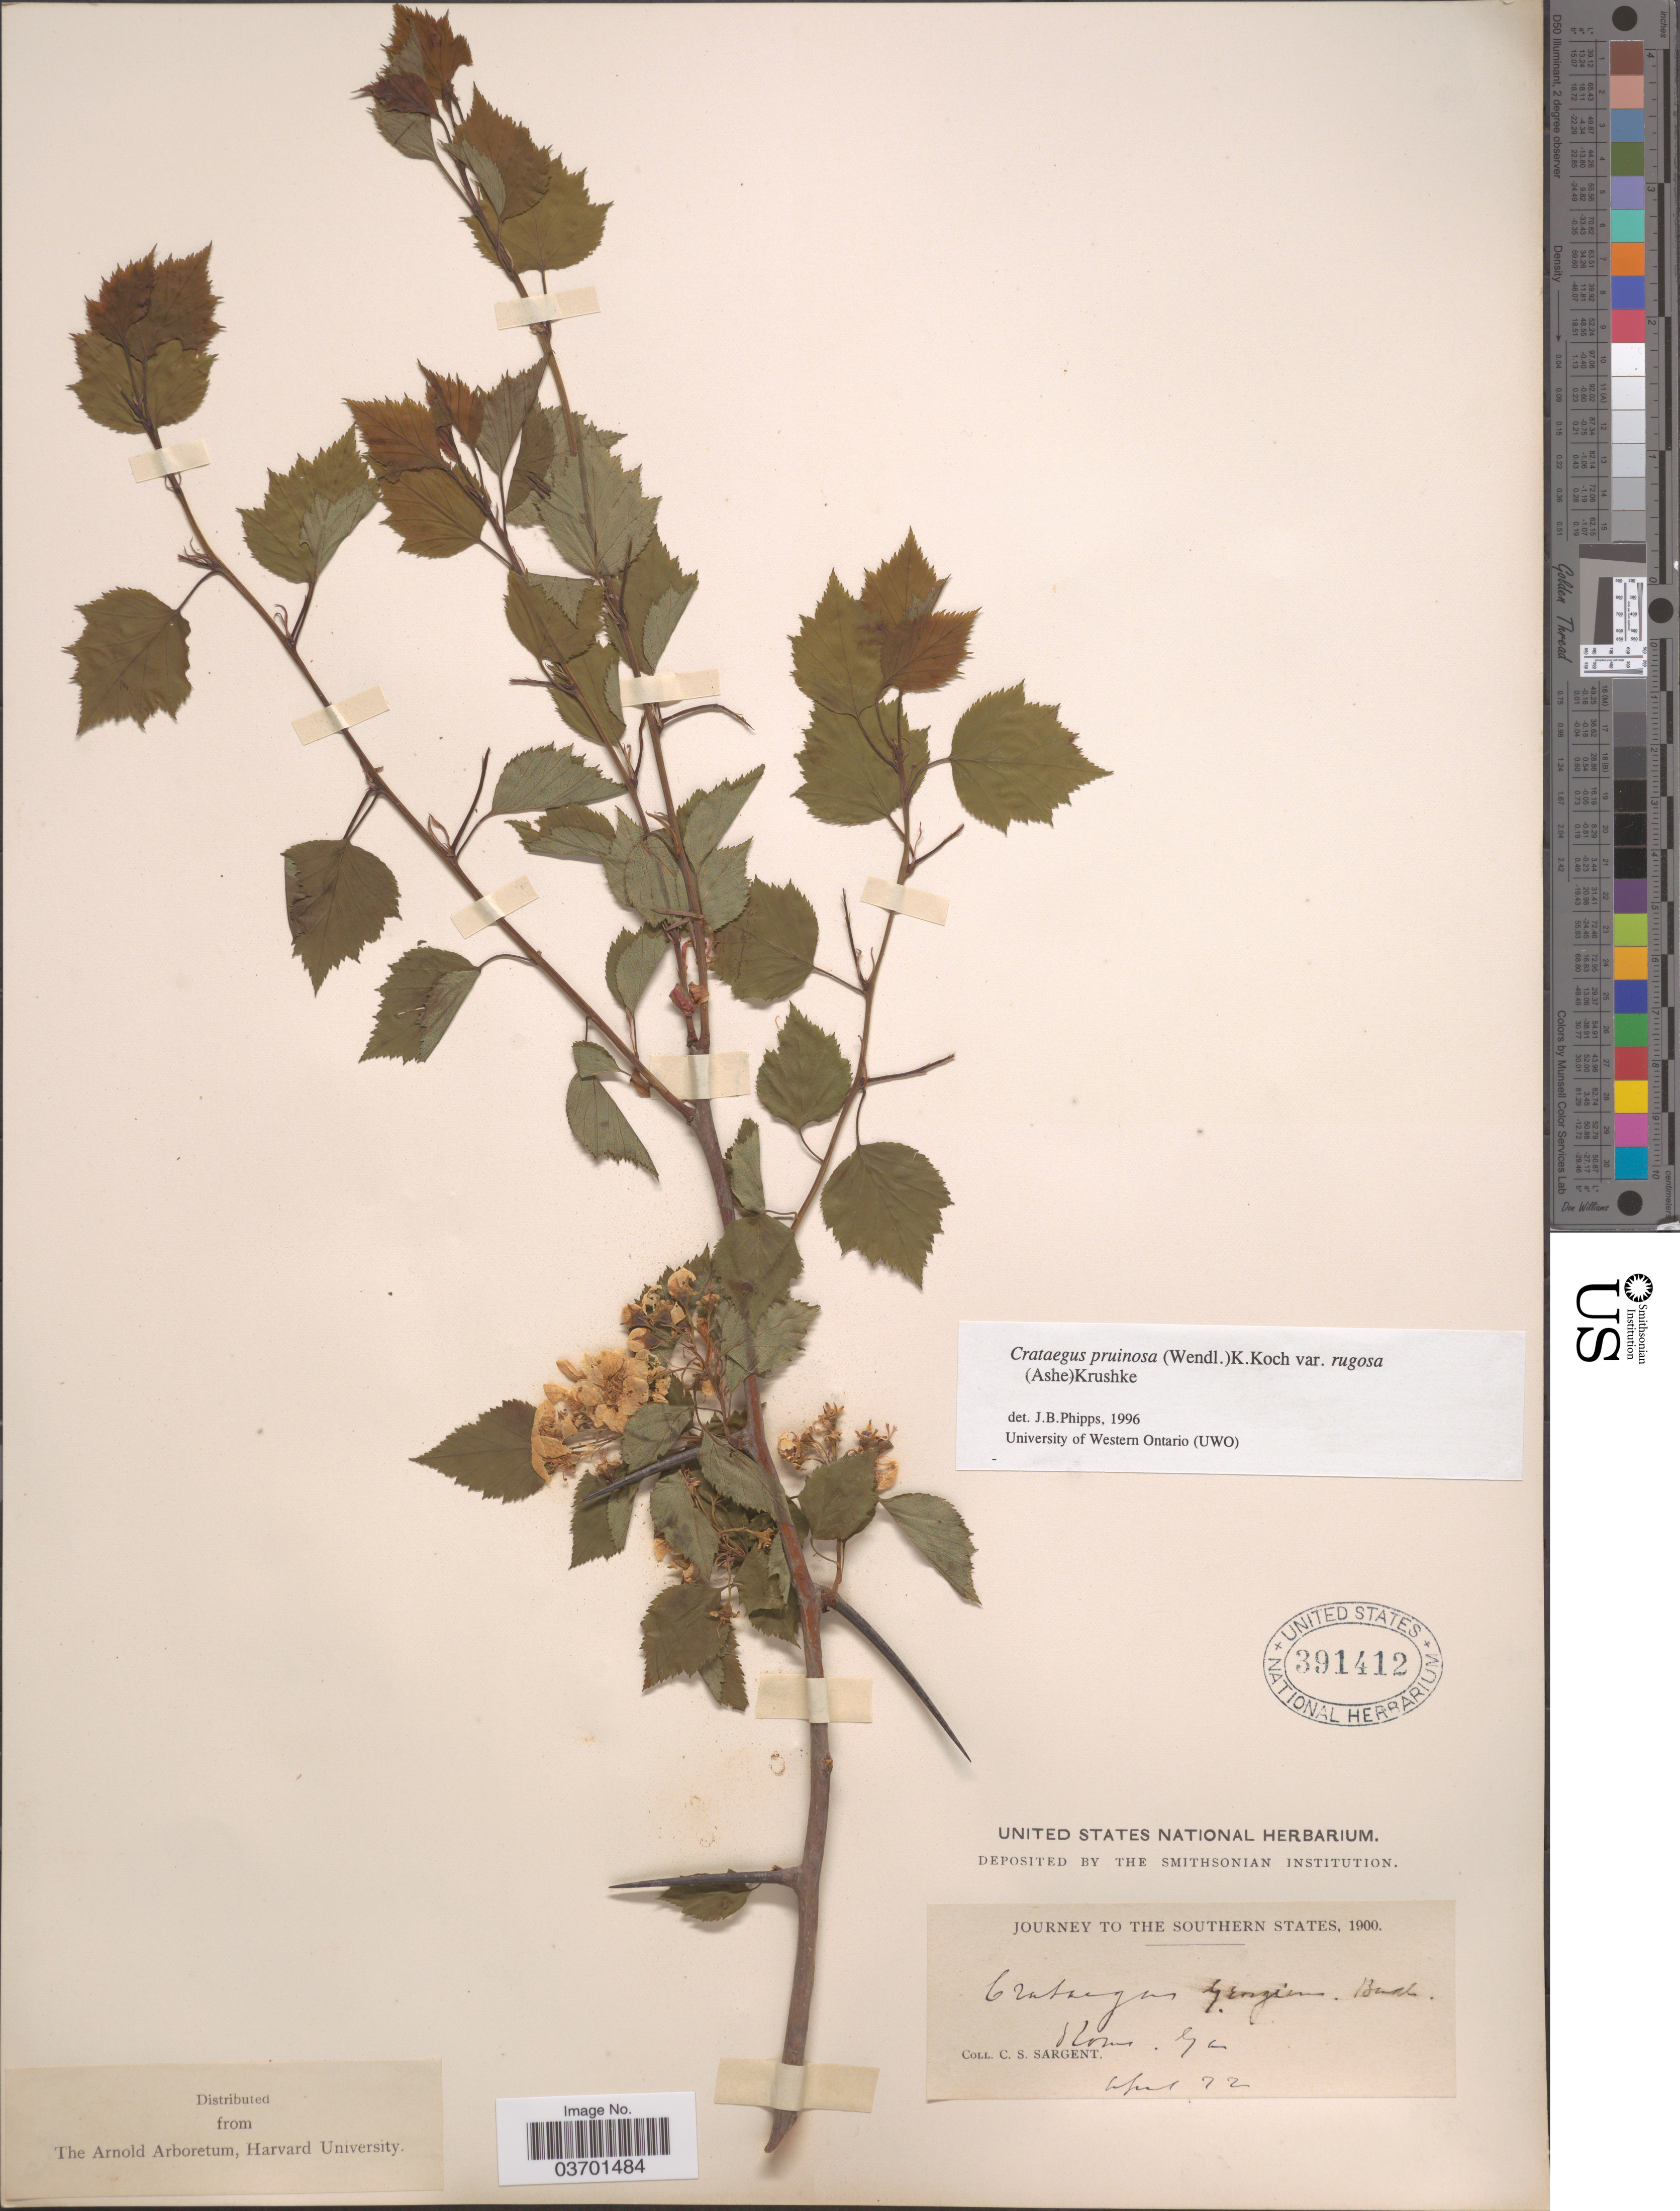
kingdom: Plantae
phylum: Tracheophyta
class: Magnoliopsida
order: Rosales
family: Rosaceae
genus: Crataegus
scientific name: Crataegus pruinosa var. rugosa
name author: (Ashe) Kruschke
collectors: C. S. Sargent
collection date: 1900-04-12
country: United States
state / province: Georgia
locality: The Southern States. Rome.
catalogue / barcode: US 391412